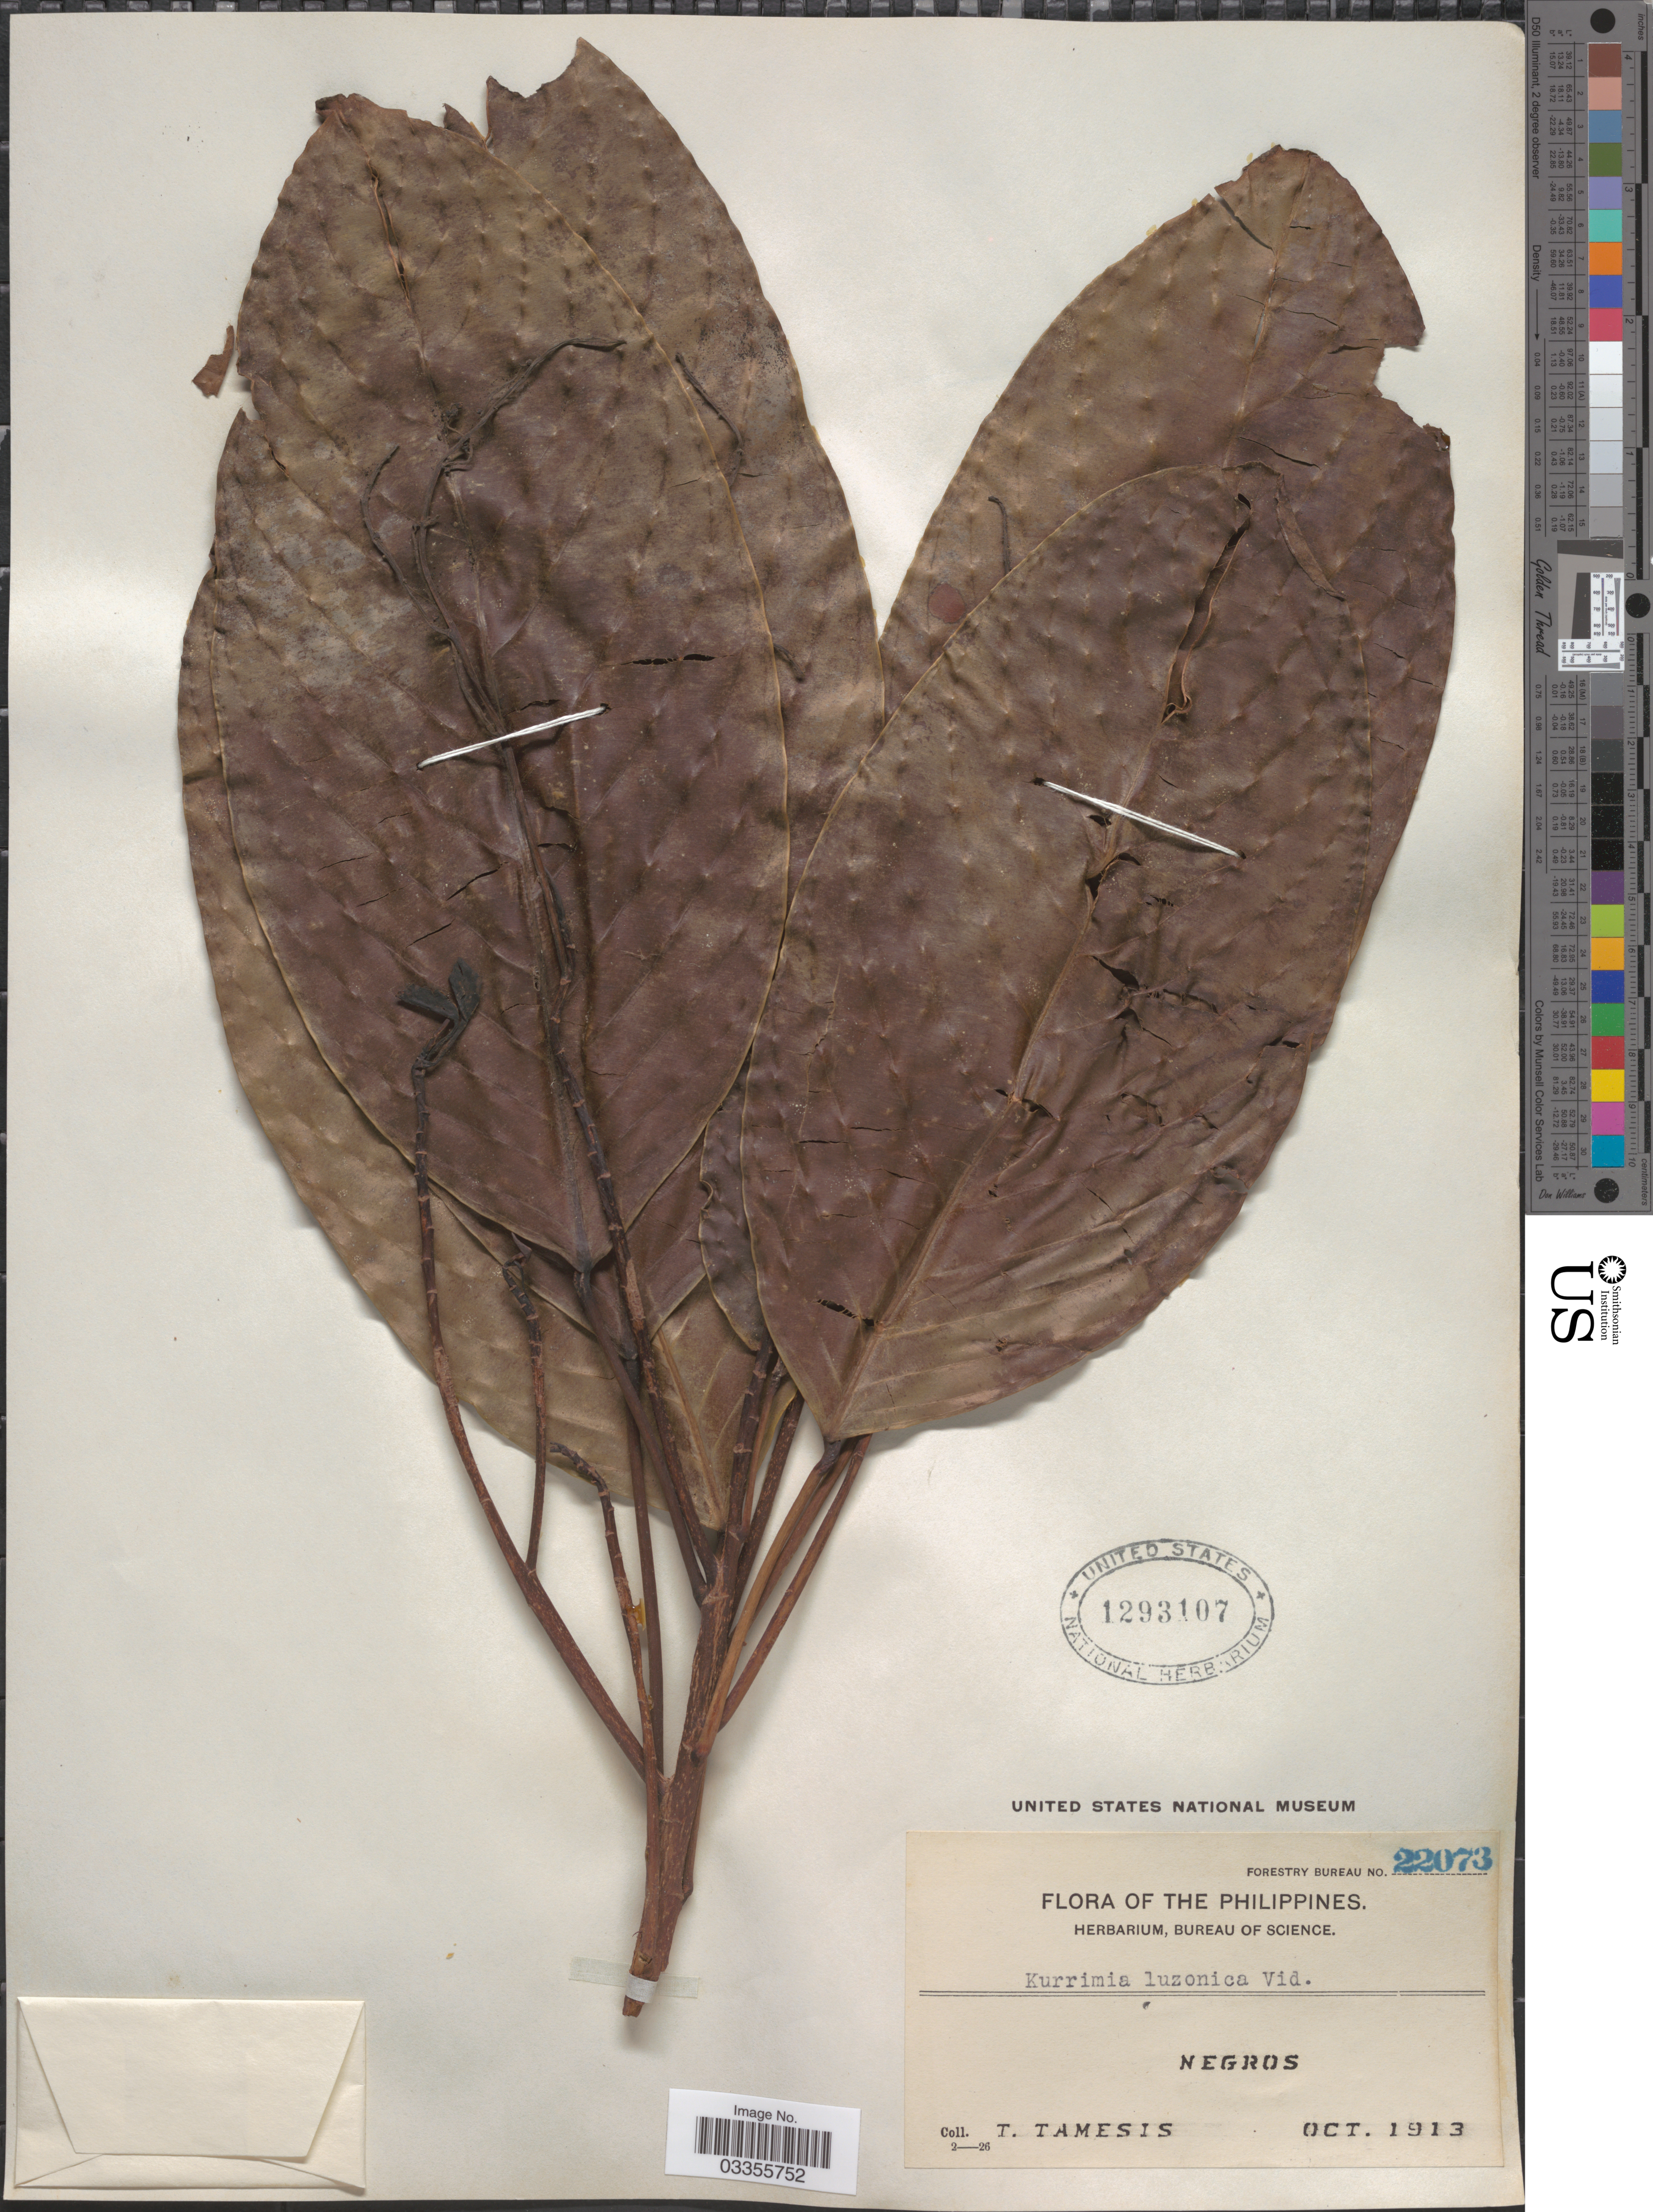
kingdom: Plantae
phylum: Tracheophyta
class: Magnoliopsida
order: Malpighiales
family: Centroplacaceae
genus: Bhesa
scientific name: Bhesa paniculata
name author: (Wall.) Arn.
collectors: T. Tamesis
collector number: Forestry Bureau 22073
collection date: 1913-10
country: Philippines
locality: Negros.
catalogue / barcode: US 1293107